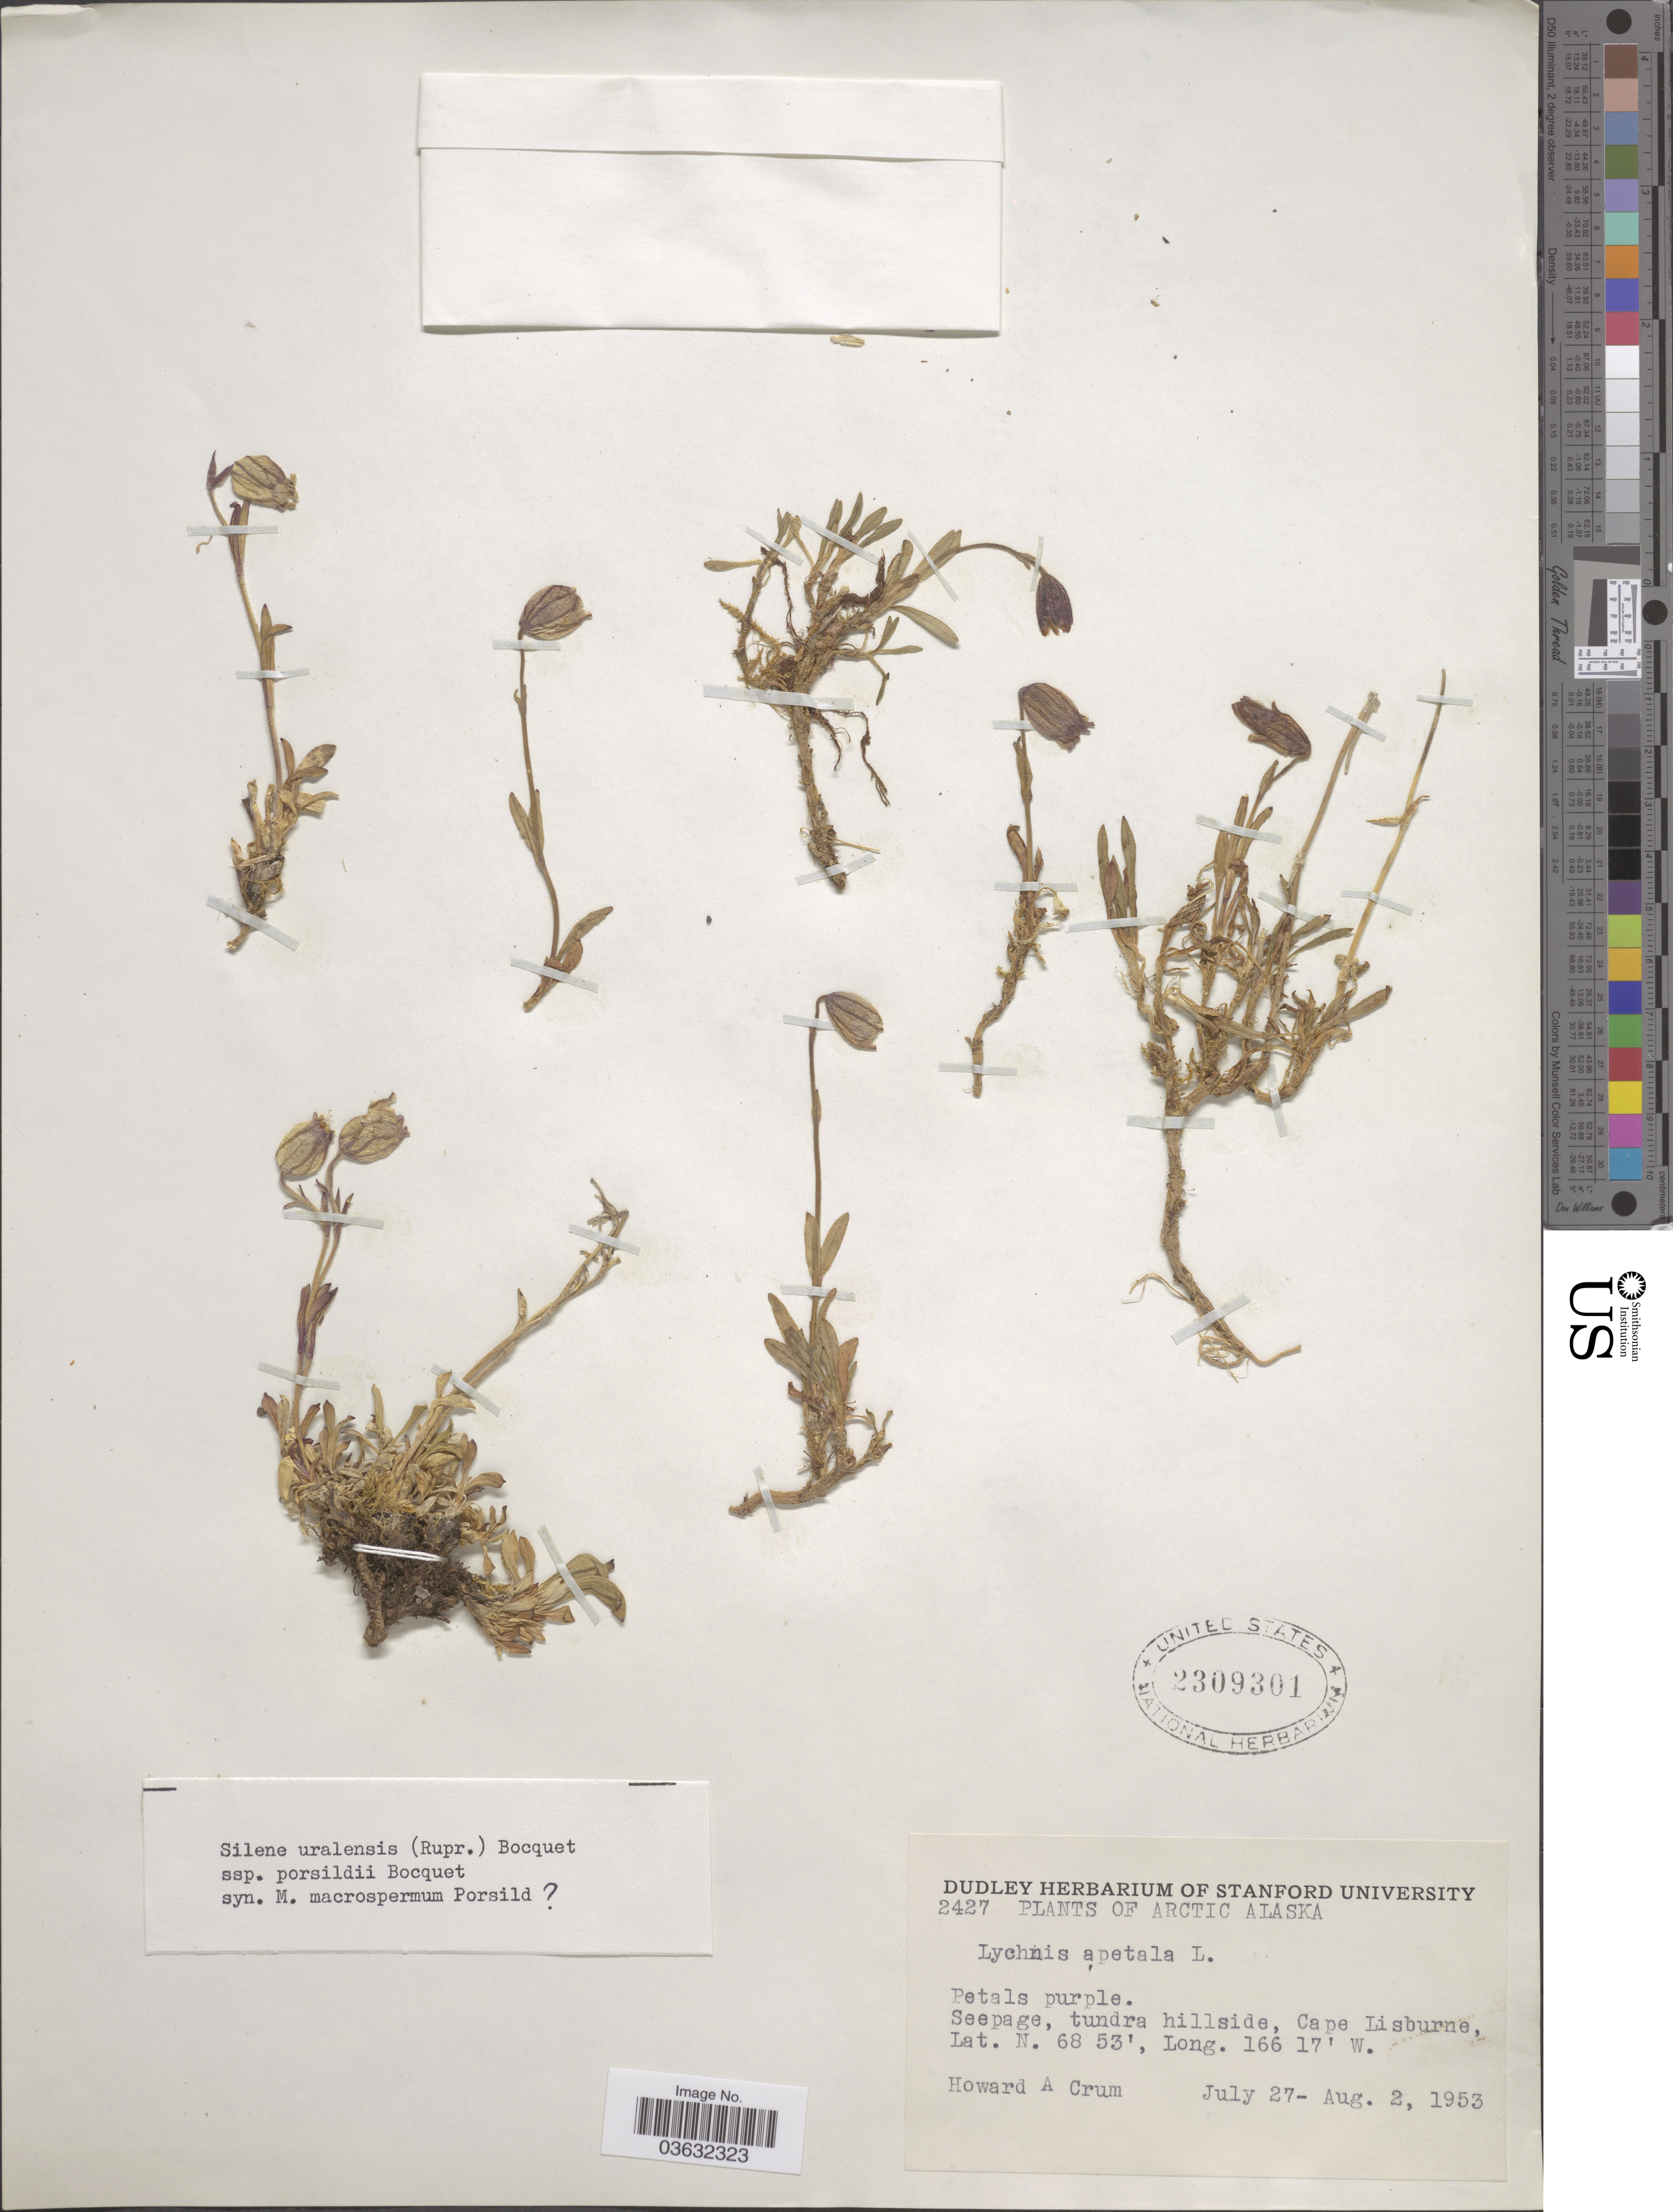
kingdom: Plantae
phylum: Tracheophyta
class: Magnoliopsida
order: Caryophyllales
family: Caryophyllaceae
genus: Silene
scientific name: Silene uralensis subsp. porsildii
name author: Bocquet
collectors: H. A. Crum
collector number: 2427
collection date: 1953-07-27/1953-08-02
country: United States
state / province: Alaska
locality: Arctic Alaska. Seepage, tundra hillside, Cape Lisburne.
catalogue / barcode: US 2309301